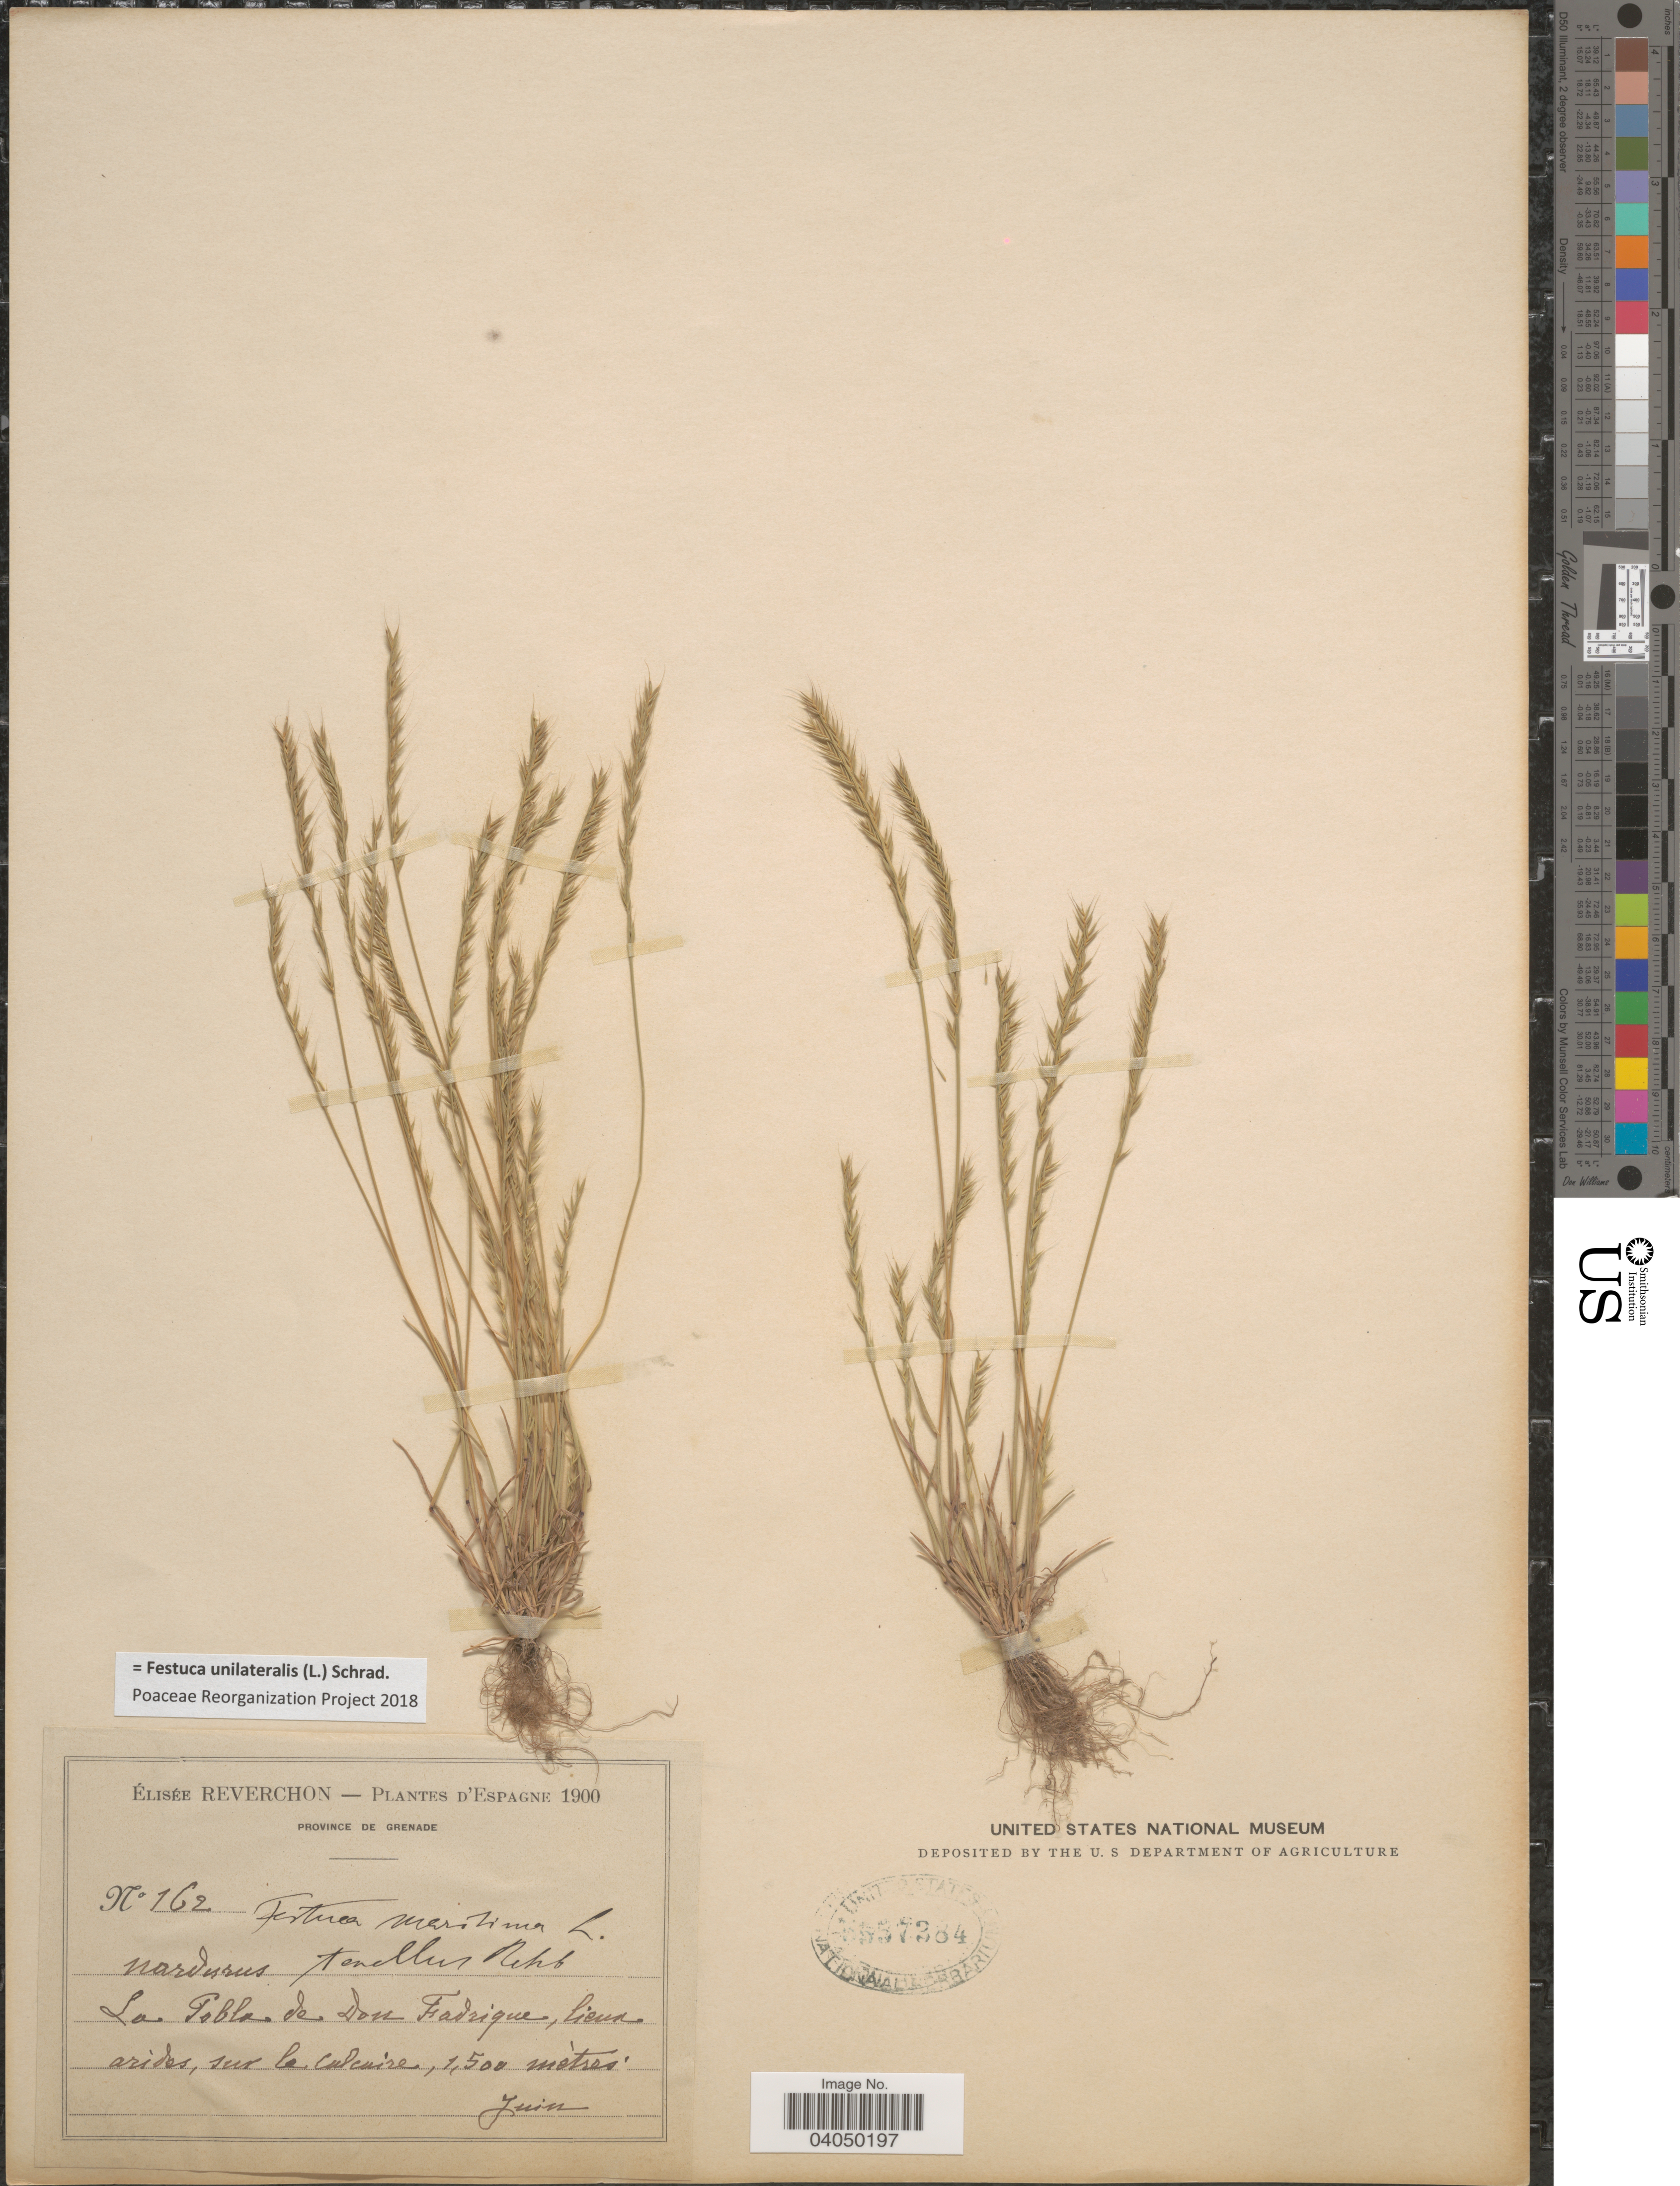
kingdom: Plantae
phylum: Tracheophyta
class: Liliopsida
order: Poales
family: Poaceae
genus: Festuca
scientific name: Festuca unilateralis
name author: Schrad.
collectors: E. Reverchon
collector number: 162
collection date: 1900-06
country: Spain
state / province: Andalucia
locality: D'Espagne. Province de Grenade. Puebla de Don Fadrique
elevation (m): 1500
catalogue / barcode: US 557384